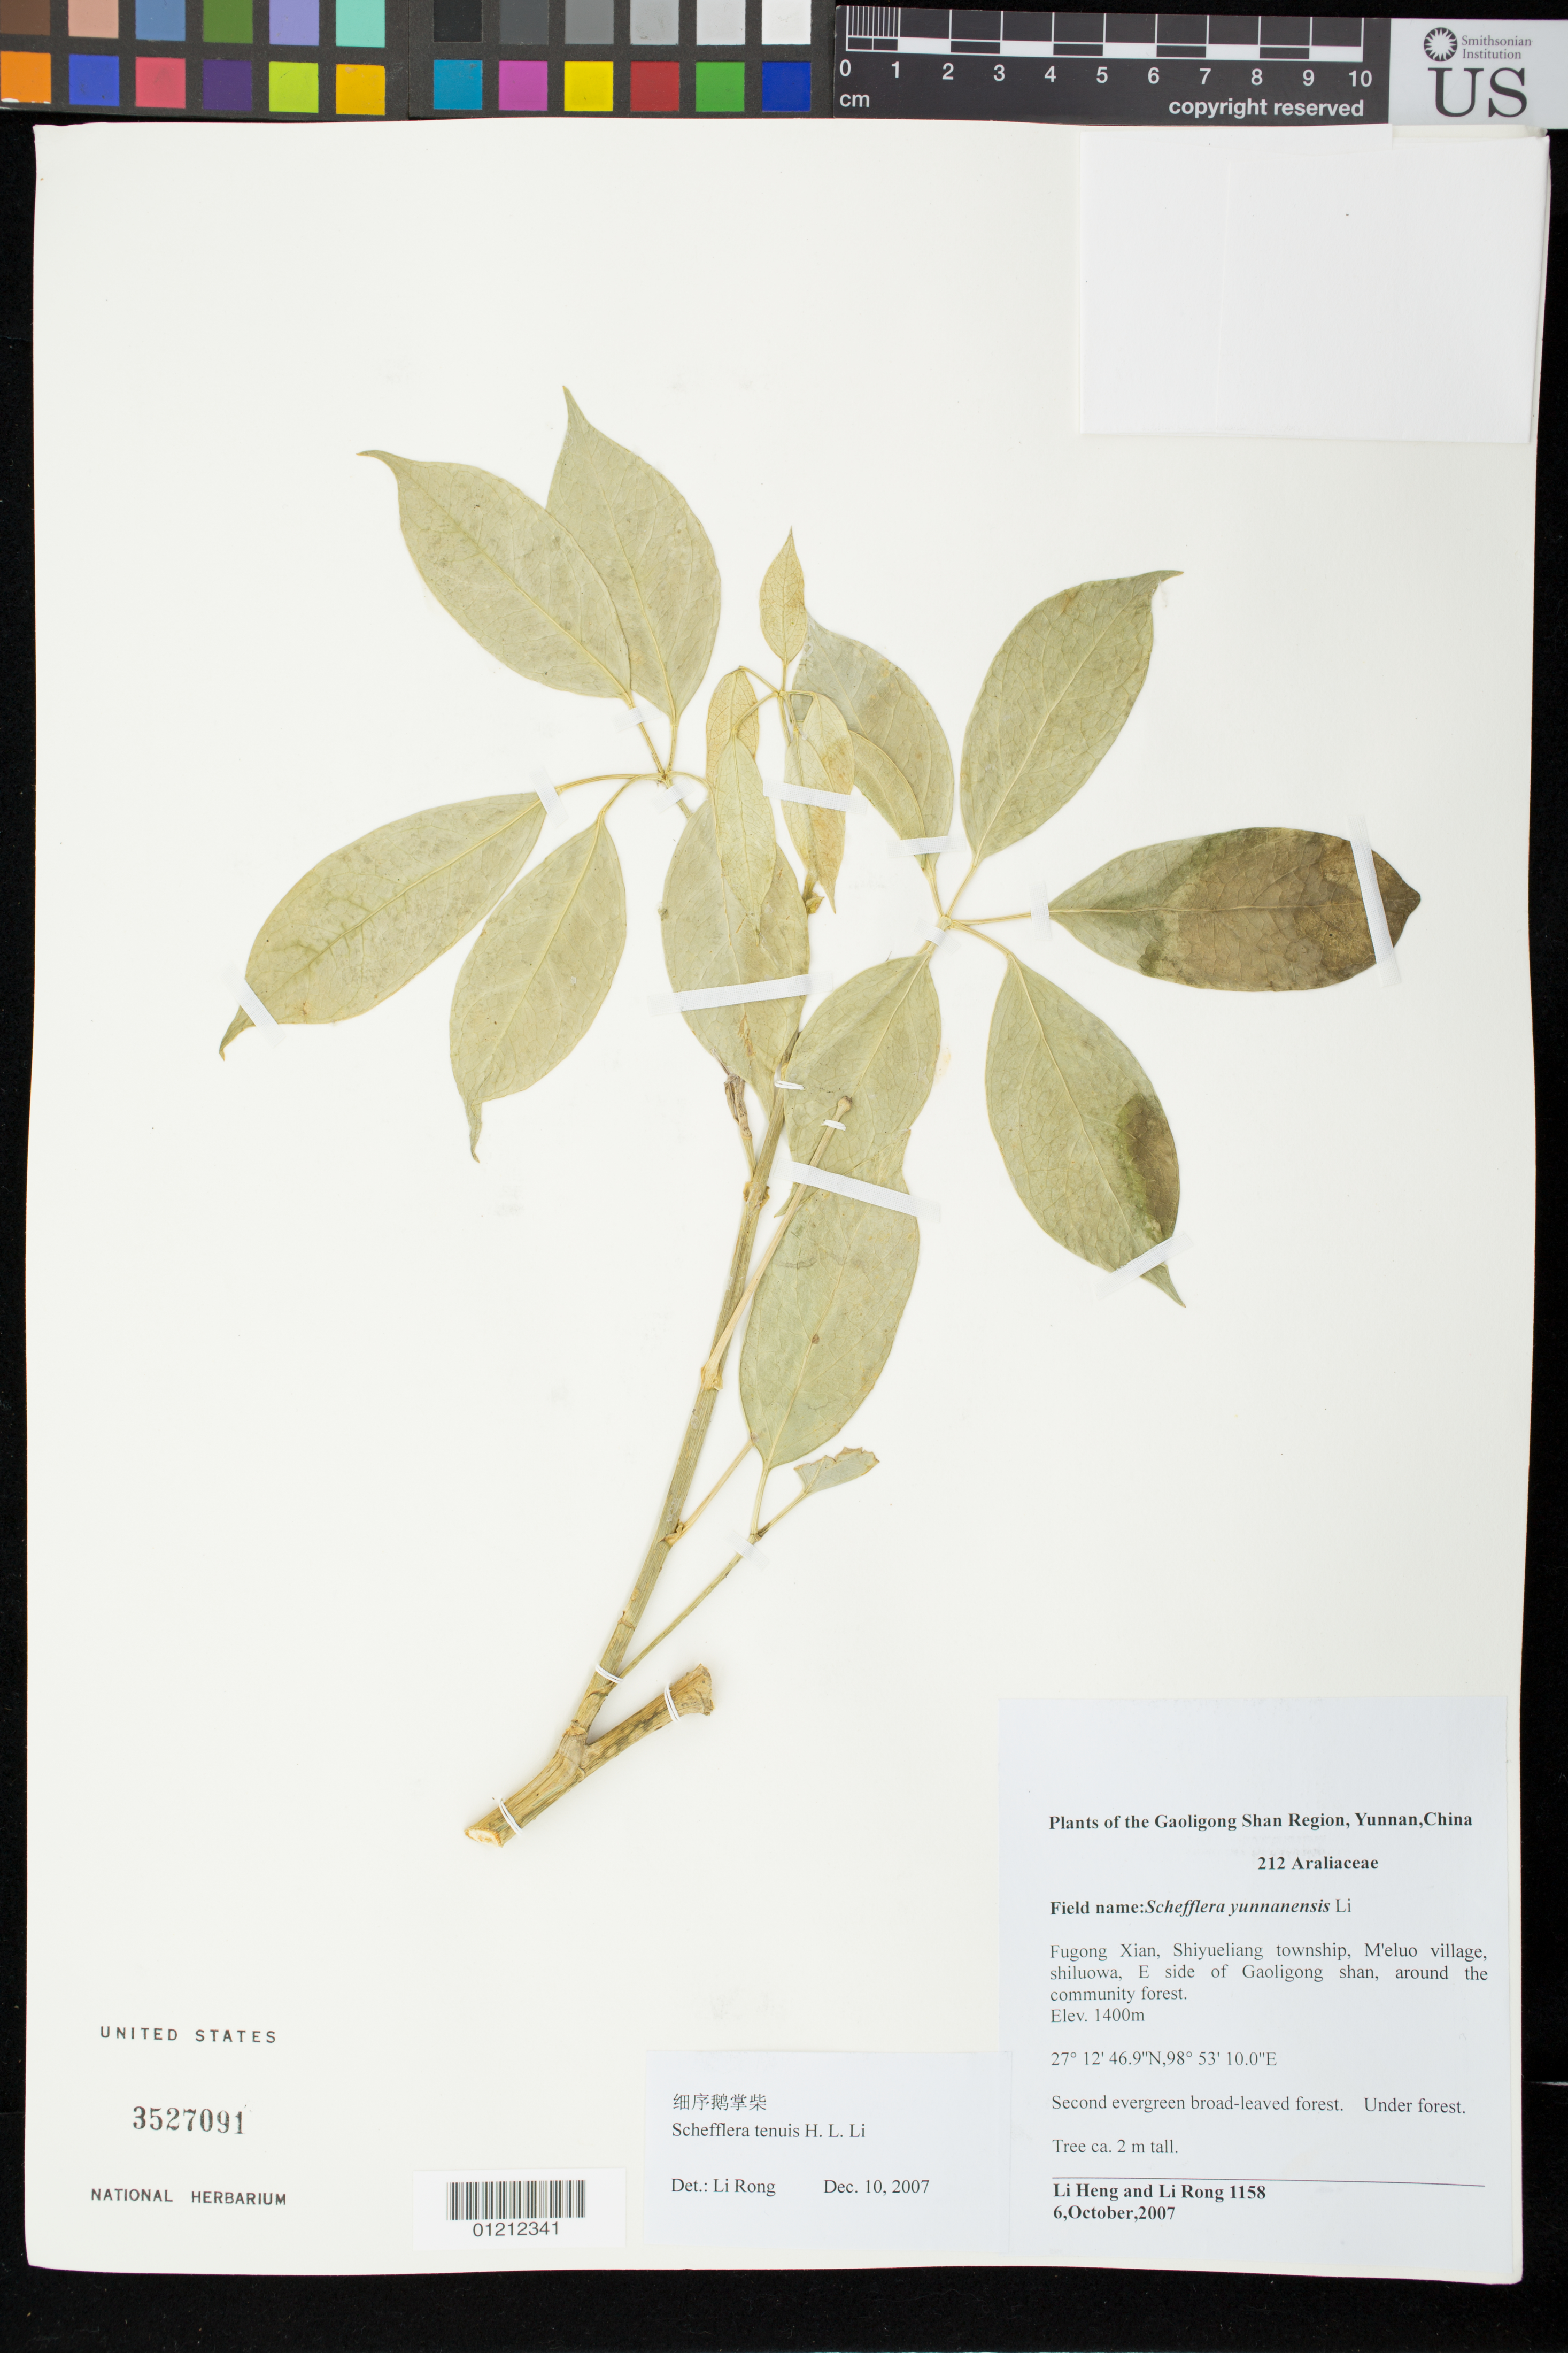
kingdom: Plantae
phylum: Tracheophyta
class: Magnoliopsida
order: Apiales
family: Araliaceae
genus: Schefflera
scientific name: Schefflera tenuis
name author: H.L. Li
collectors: L. Heng & R. Li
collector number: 1158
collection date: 2007-10-06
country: China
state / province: Yunnan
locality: Fugong Xian, Shiyueliang township, M'eluo village, shiluowa, E side of Gaoligong shan, around the community forest.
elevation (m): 1400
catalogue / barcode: US 3527091